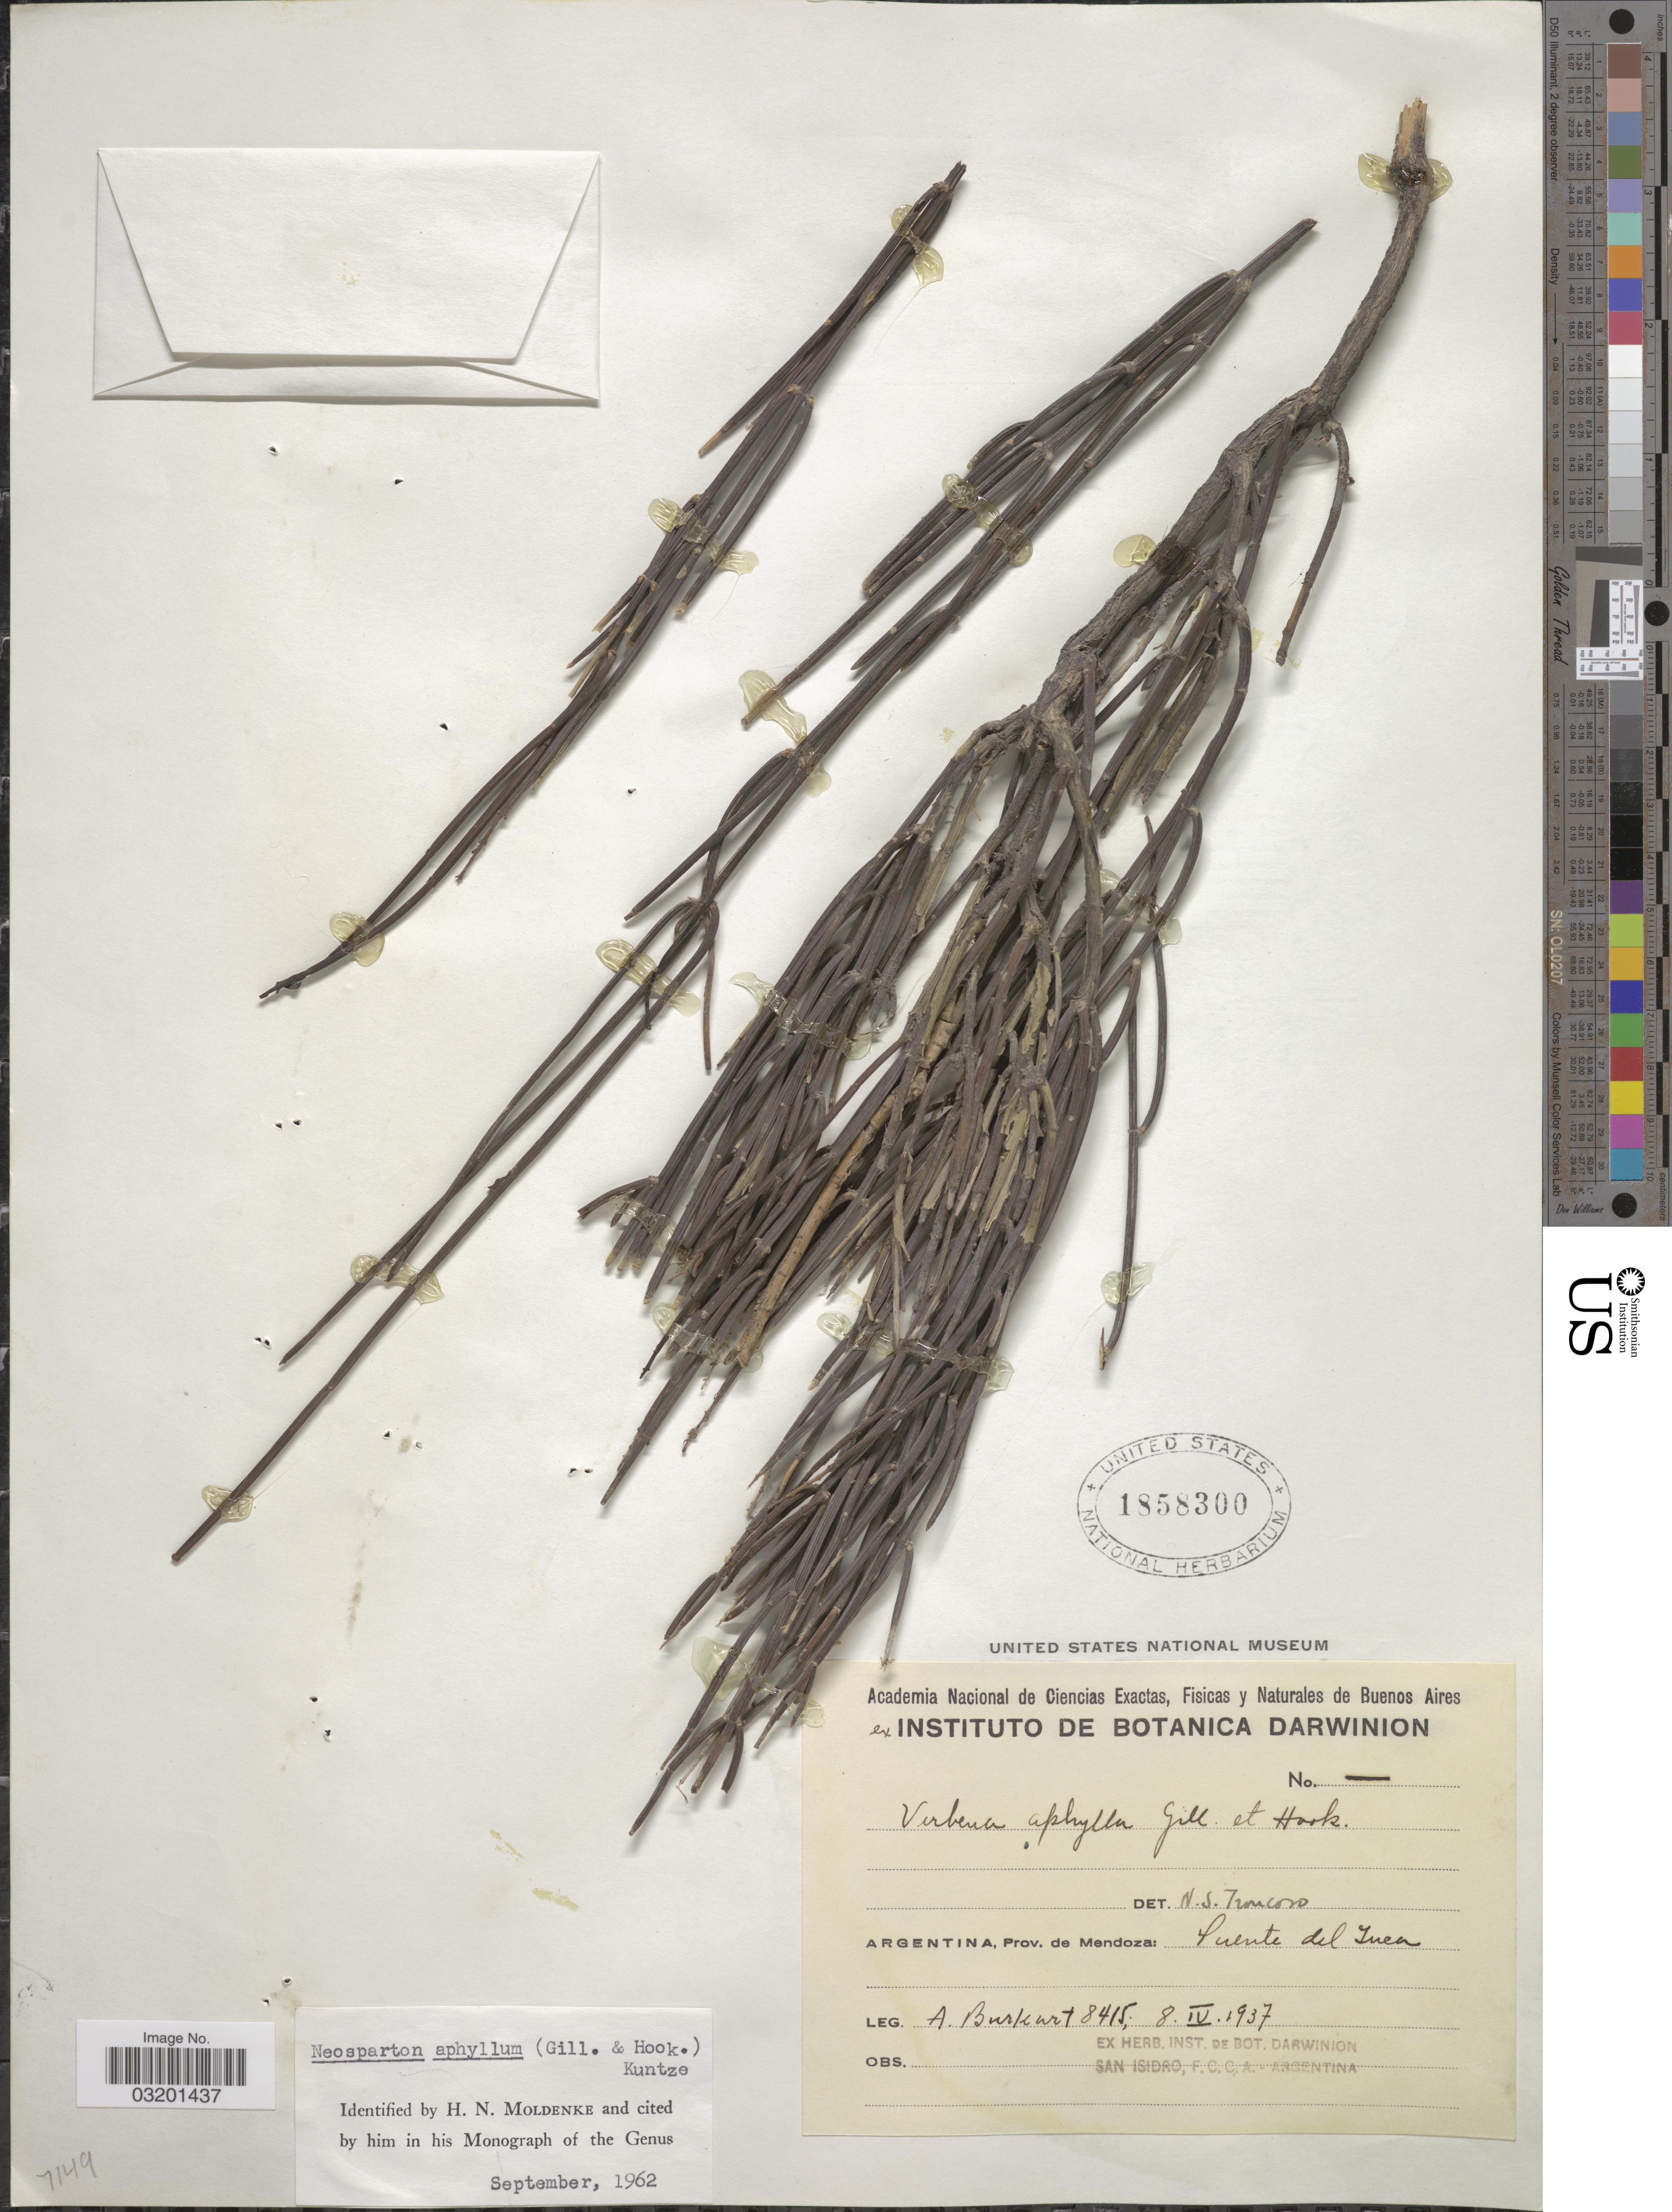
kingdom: Plantae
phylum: Tracheophyta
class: Magnoliopsida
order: Lamiales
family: Verbenaceae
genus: Neosparton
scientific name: Neosparton aphyllum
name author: (Gillies & Hook.) Kuntze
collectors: A. E. Burkart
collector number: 8415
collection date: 1937-04-08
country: Argentina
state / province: Mendoza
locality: Puente del Inca.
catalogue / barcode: US 1858300